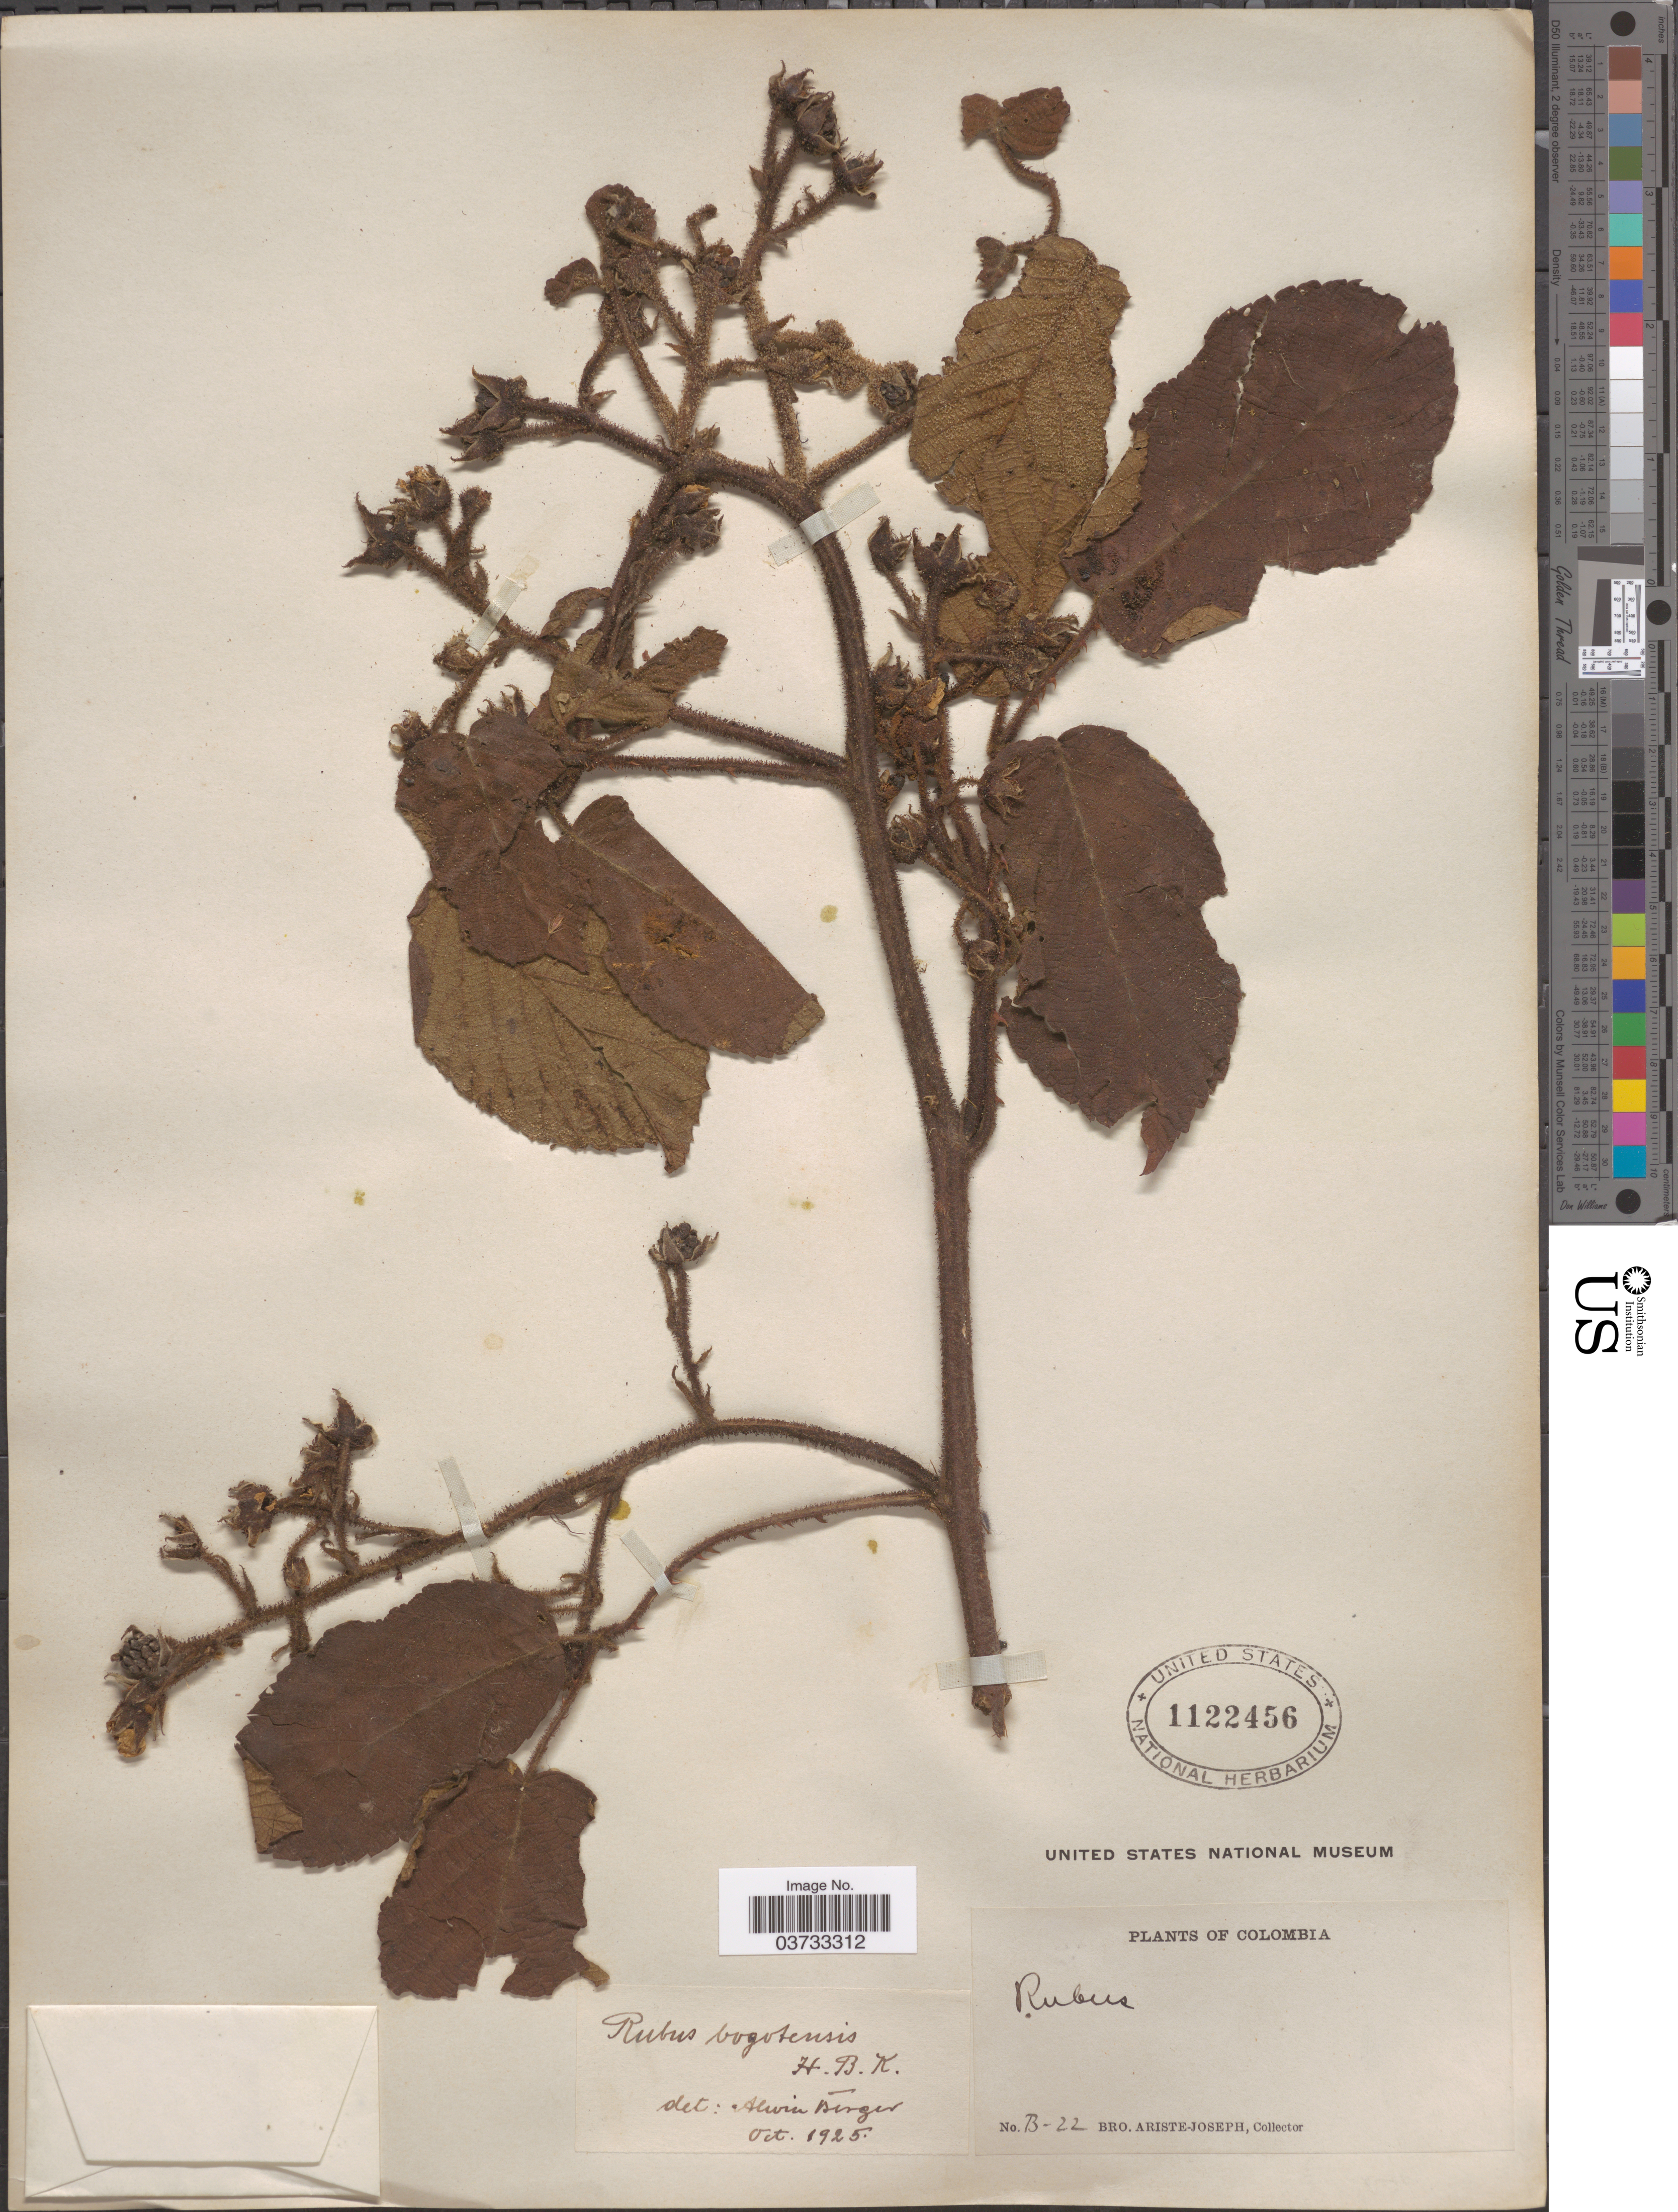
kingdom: Plantae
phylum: Tracheophyta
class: Magnoliopsida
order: Rosales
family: Rosaceae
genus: Rubus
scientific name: Rubus bogotensis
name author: Kunth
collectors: Bro. Ariste-Joseph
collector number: B-22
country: Colombia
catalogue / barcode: US 1122456